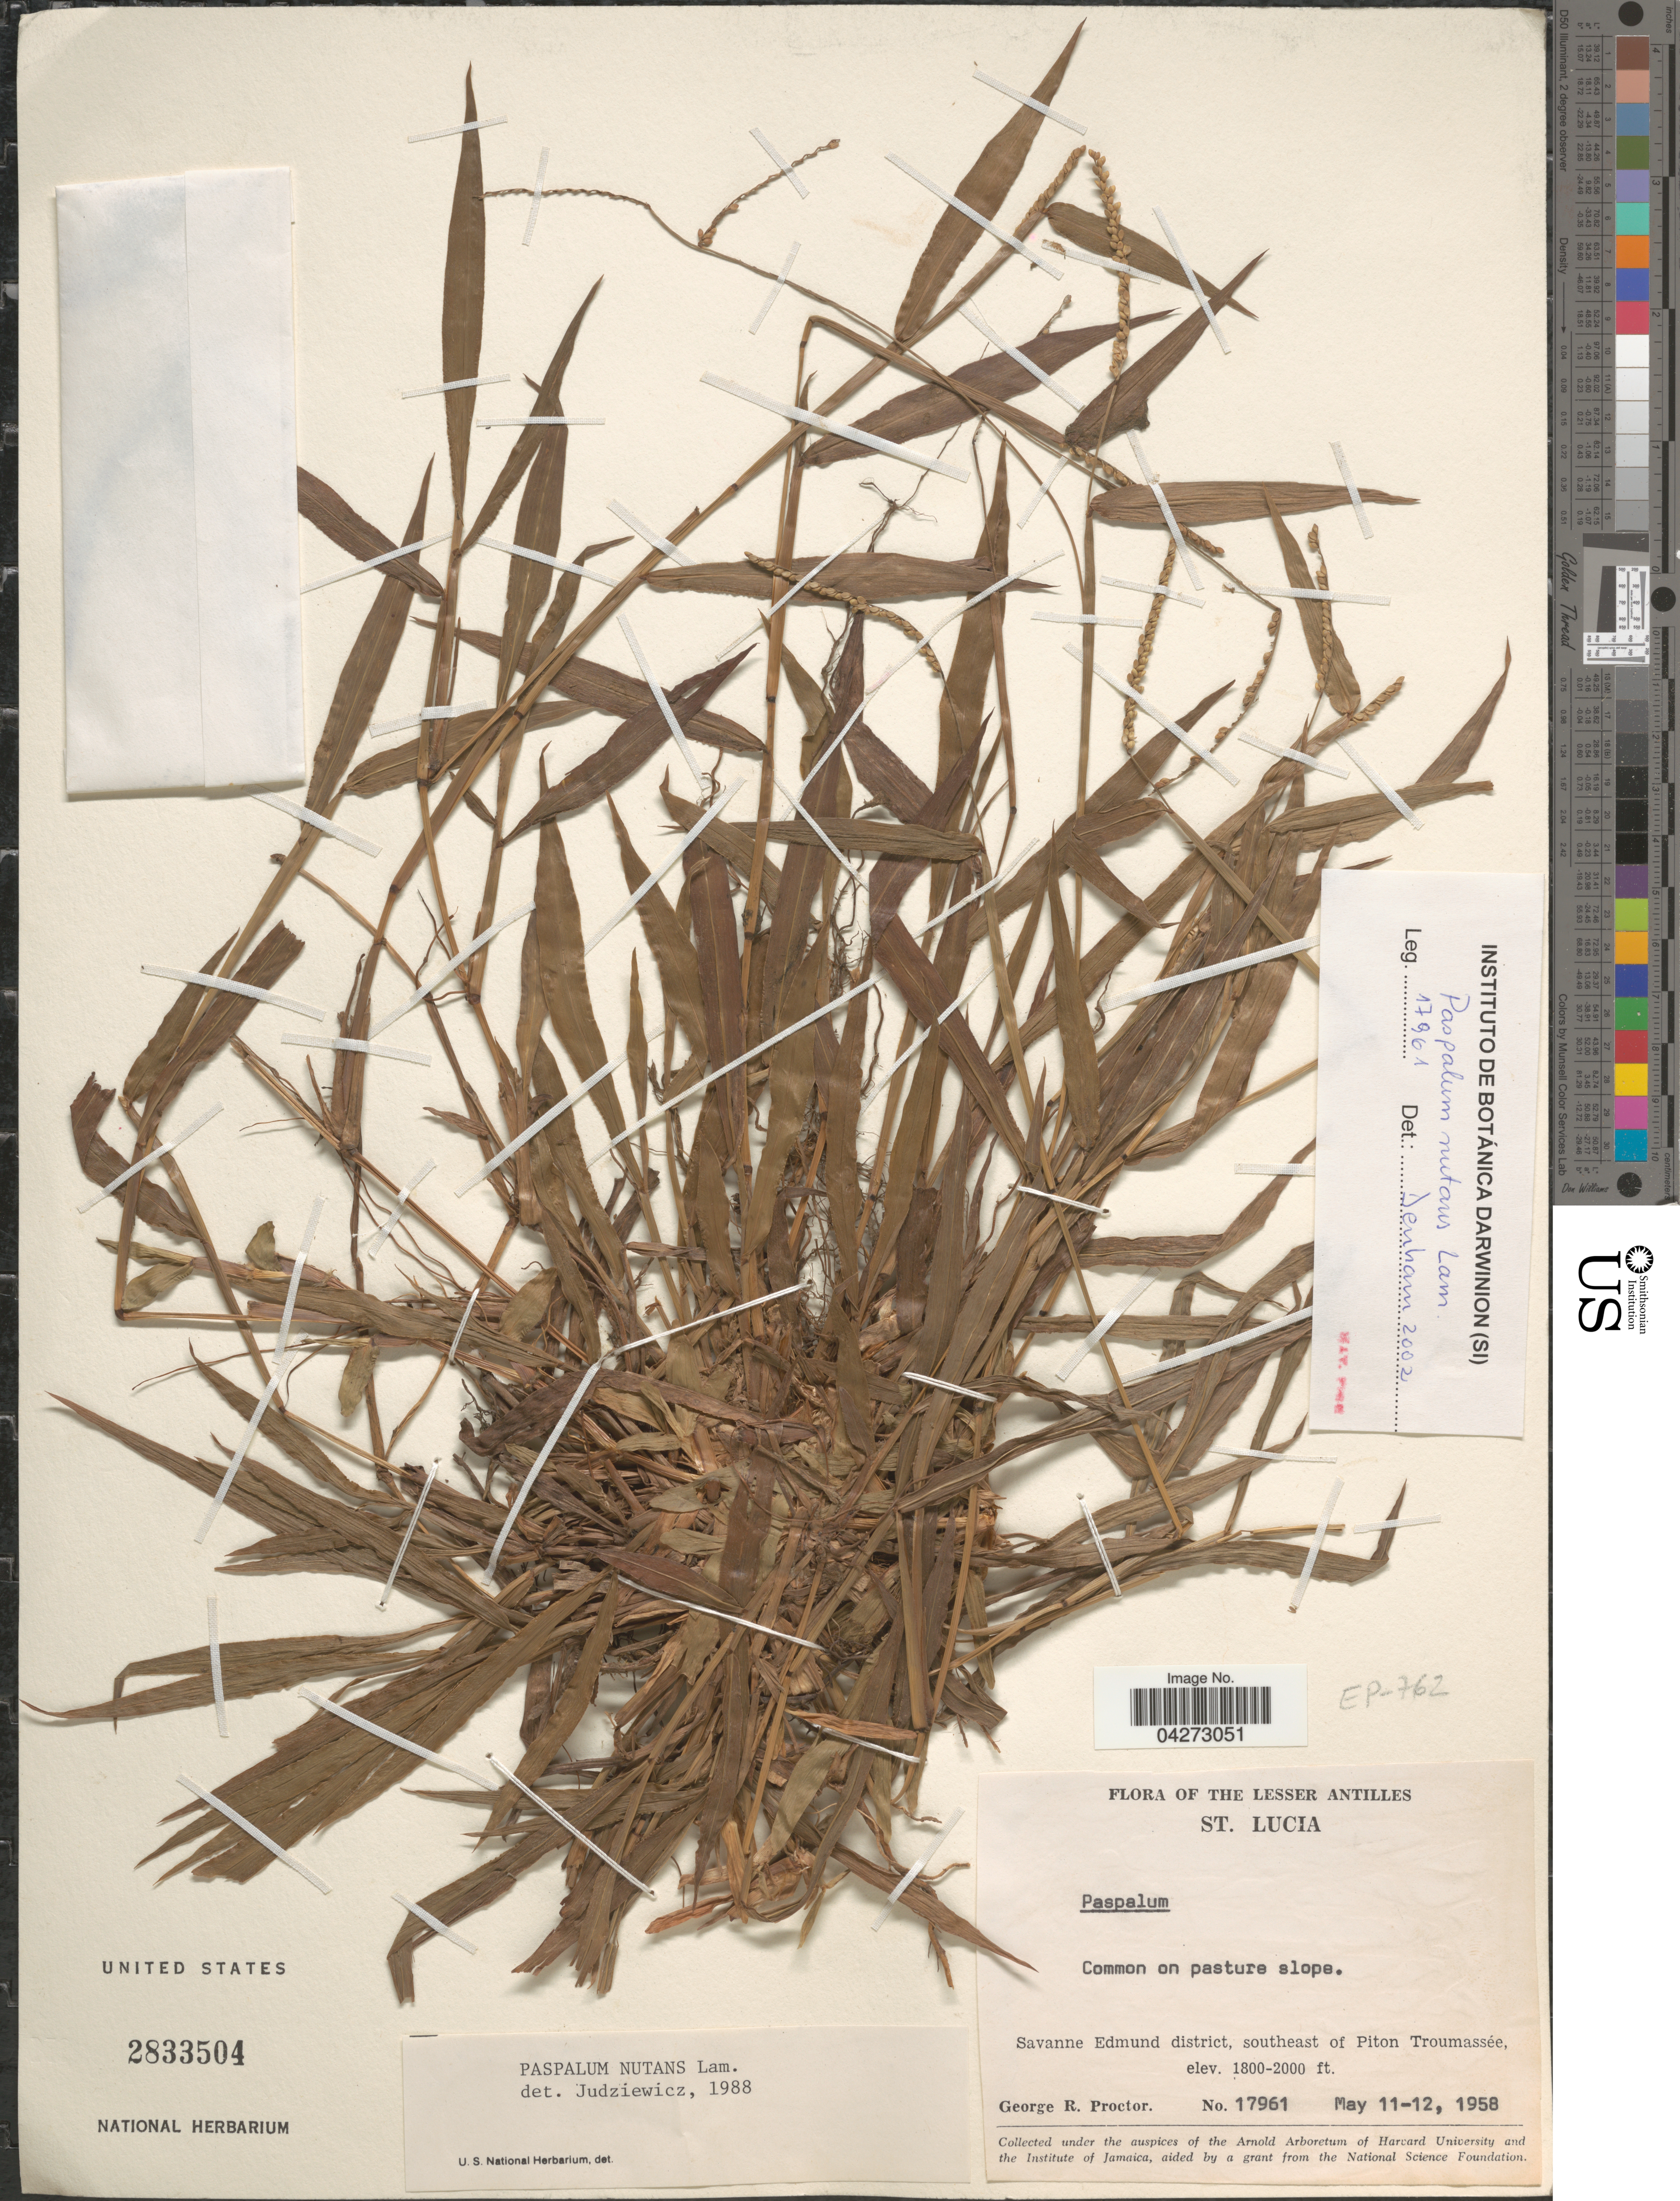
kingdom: Plantae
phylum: Tracheophyta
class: Liliopsida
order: Poales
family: Poaceae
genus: Paspalum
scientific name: Paspalum nutans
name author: Lam.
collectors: G. R. Proctor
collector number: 17961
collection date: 1958-05-11/1958-05-12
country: St. Lucia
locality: The Lesser Antilles. Savanne Edmund district, southeast of Piton Troumassée.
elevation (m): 549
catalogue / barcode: US 2833504